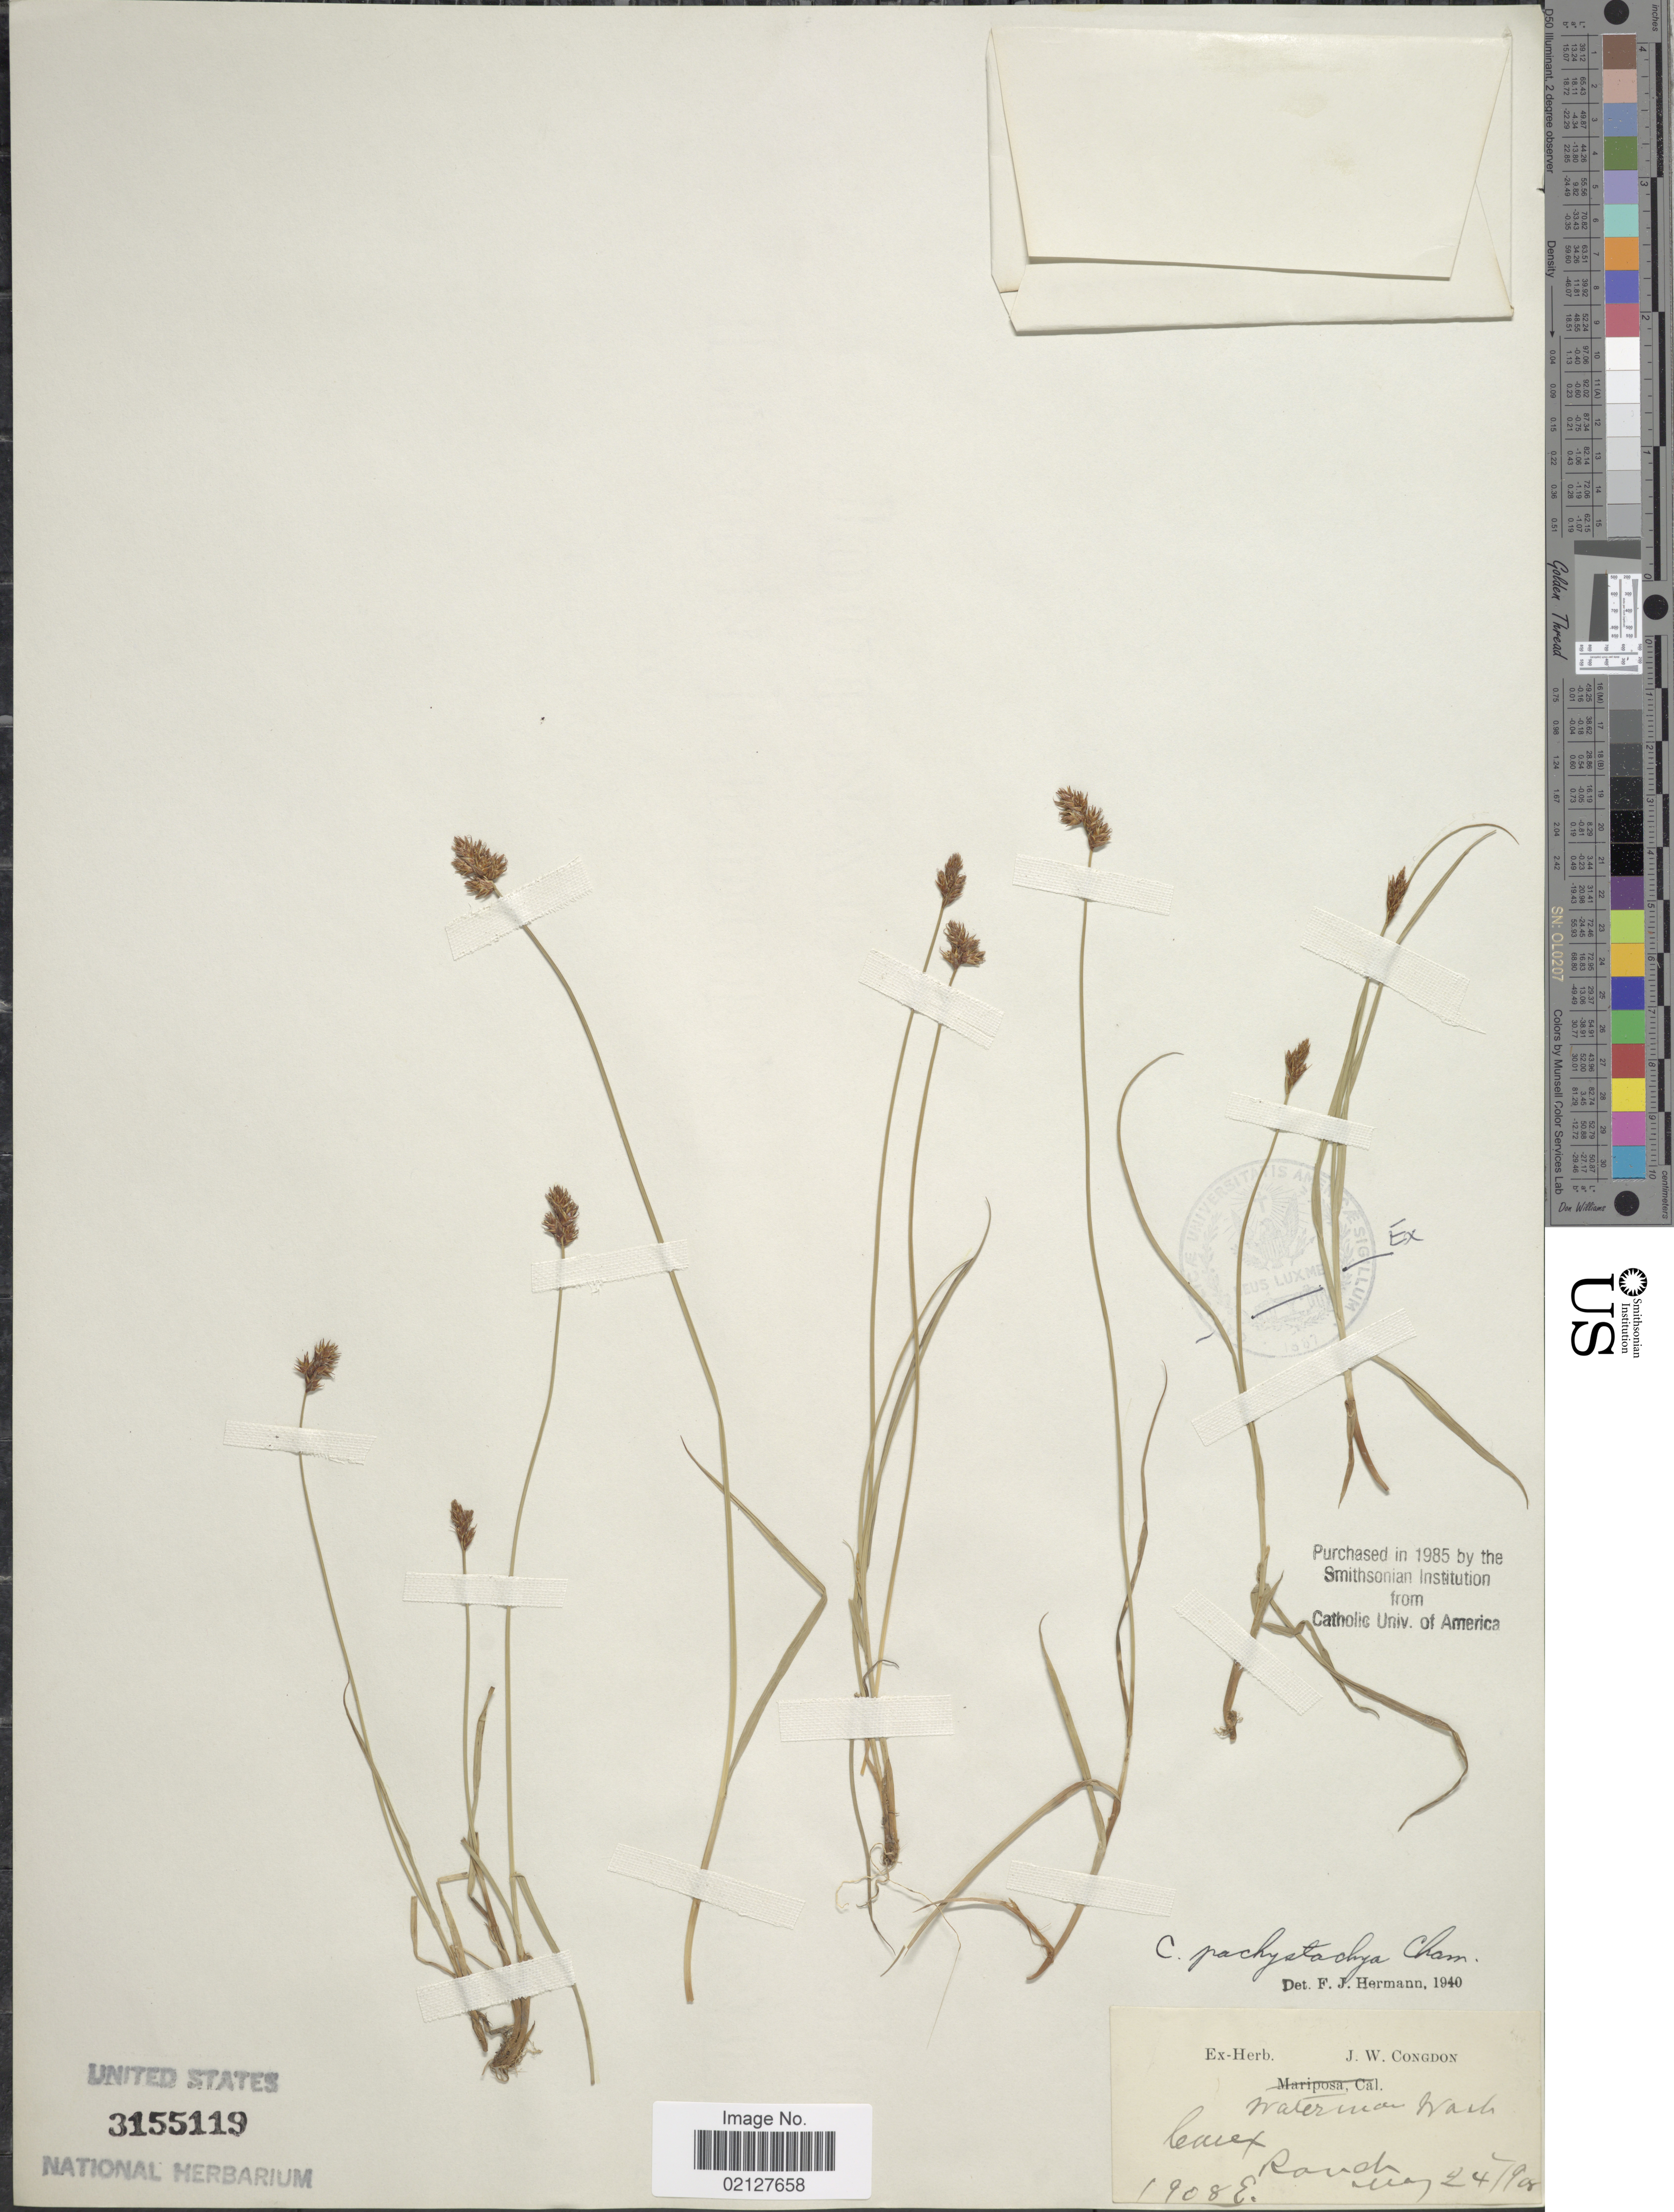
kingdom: Plantae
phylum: Tracheophyta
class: Liliopsida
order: Poales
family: Cyperaceae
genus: Carex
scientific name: Carex pachystachya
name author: Cham. ex Steud.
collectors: ex herb. J. W. Congdon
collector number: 1908E.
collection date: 1908-05-24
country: United States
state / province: Washington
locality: Waterman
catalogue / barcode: US 3155119